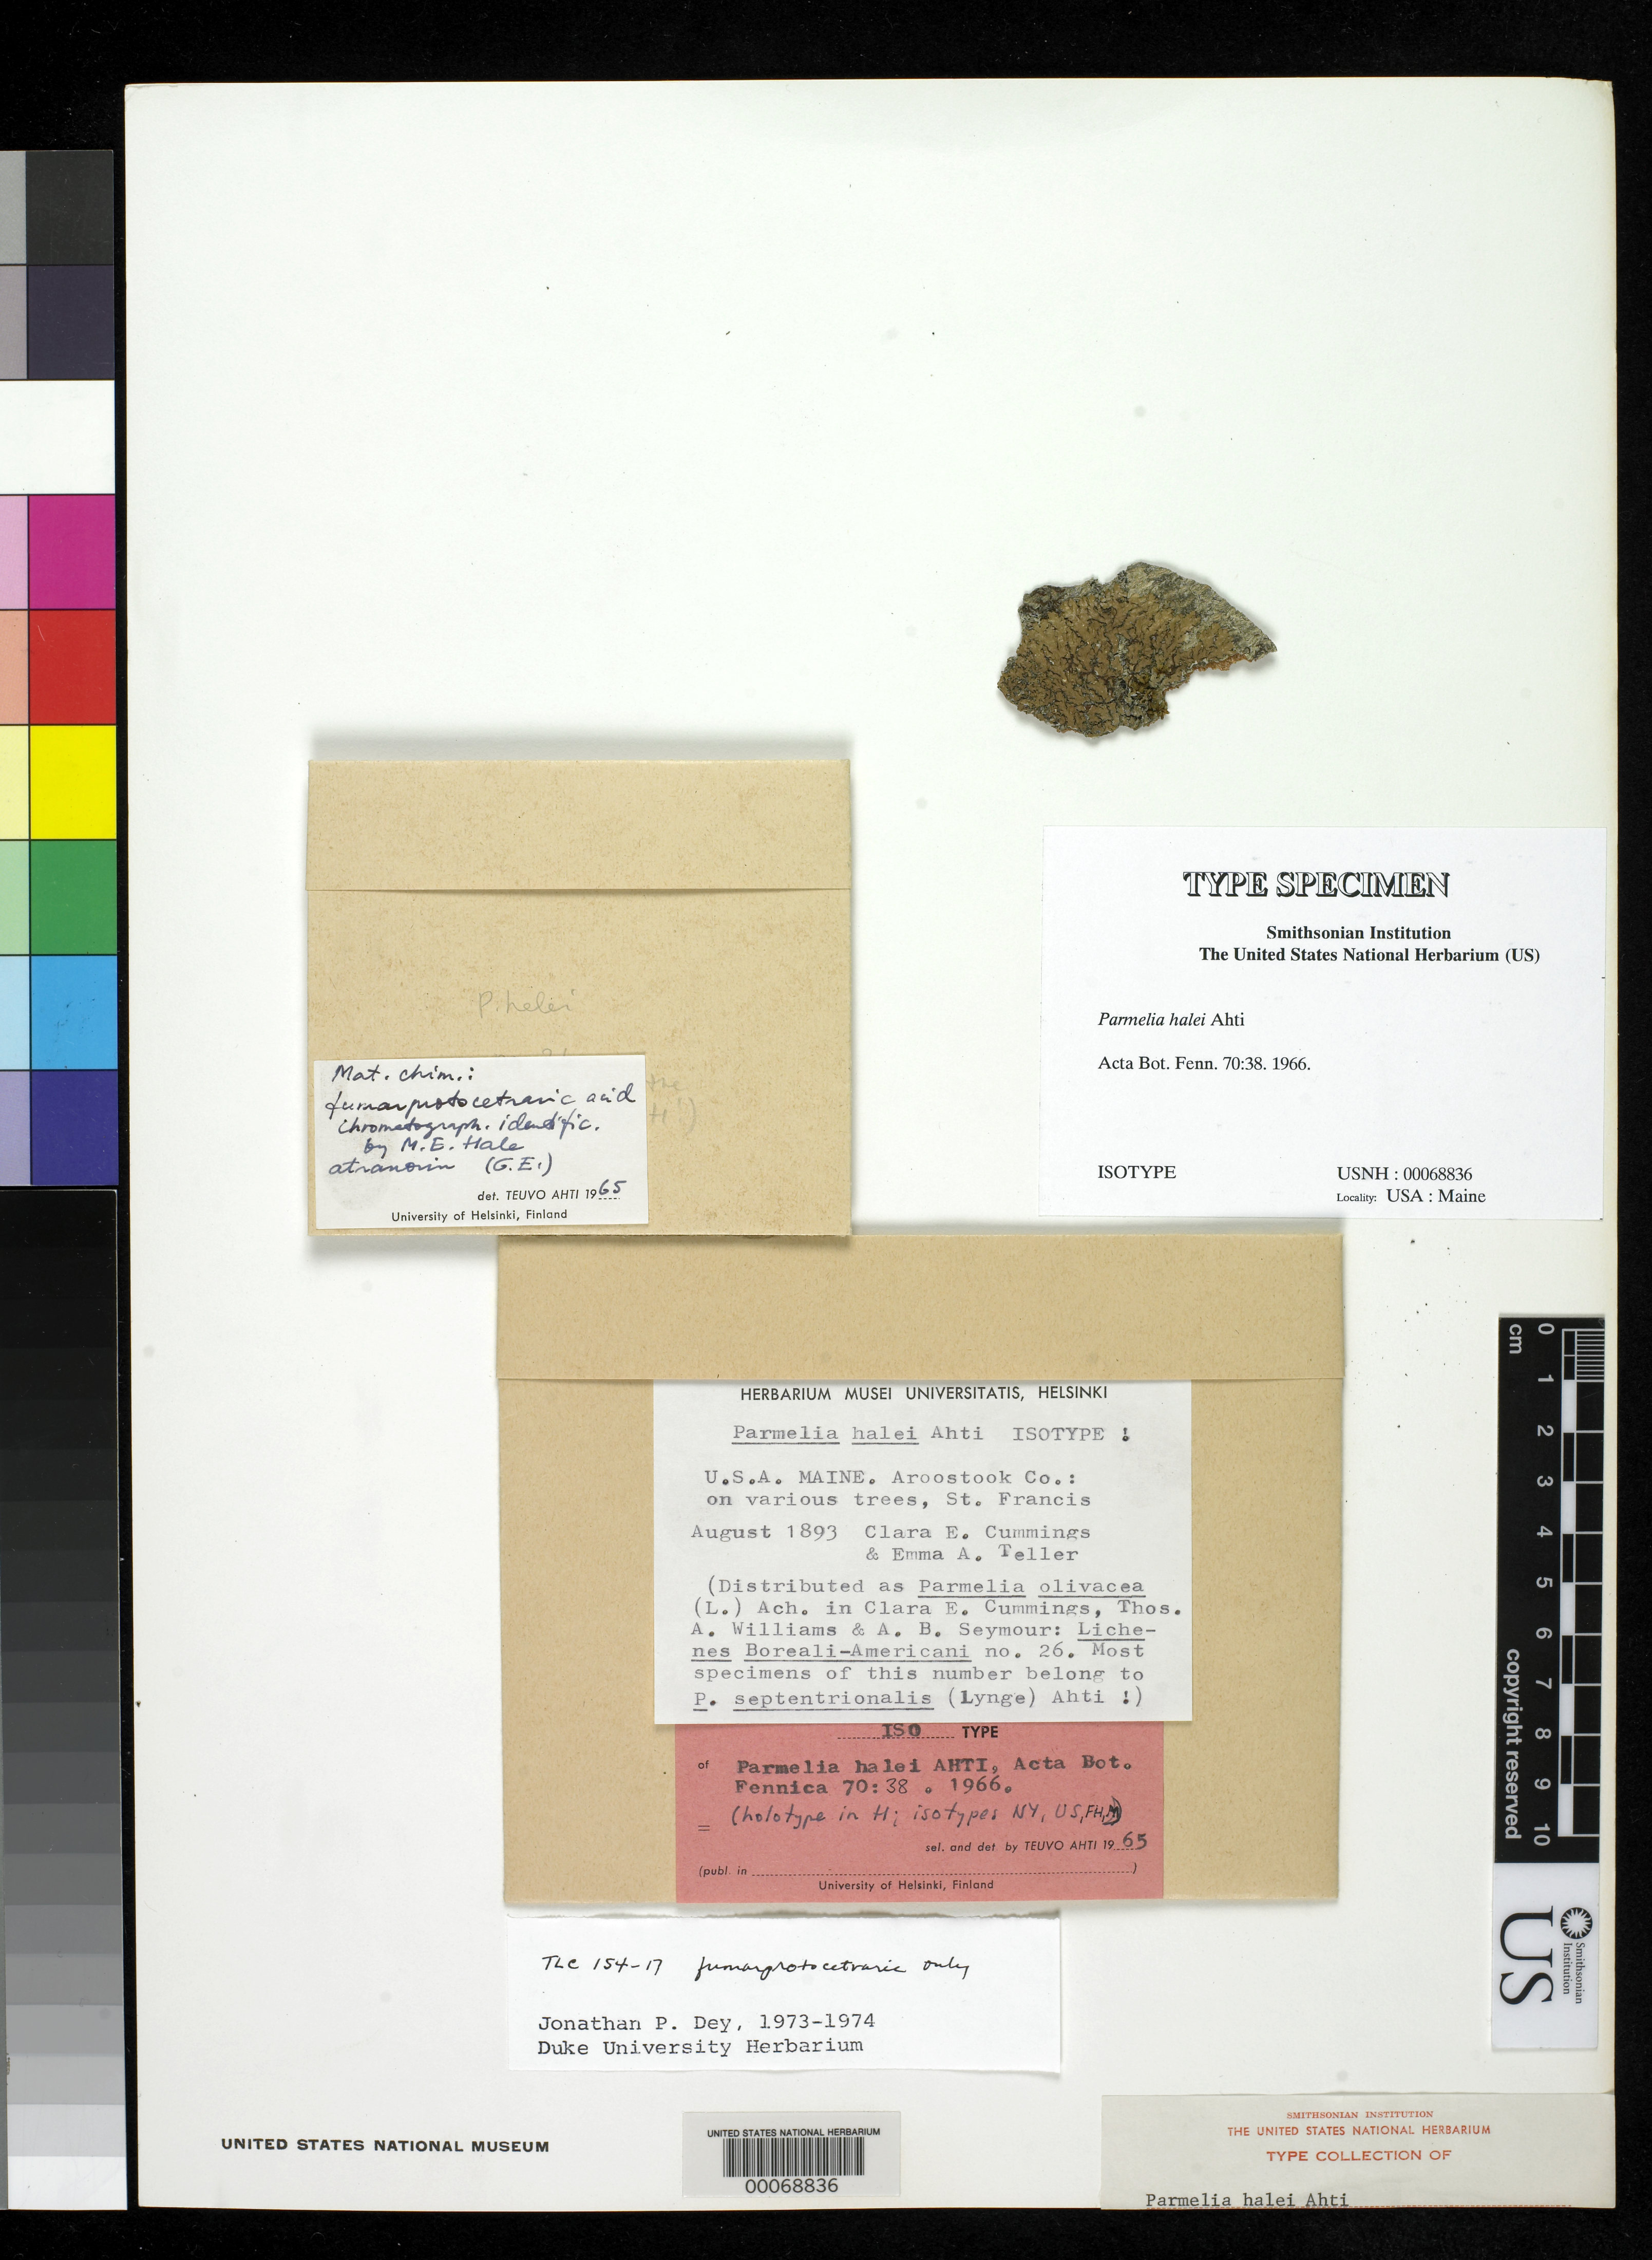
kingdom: Fungi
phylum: Ascomycota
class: Lecanoromycetes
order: Lecanorales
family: Parmeliaceae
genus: Parmelia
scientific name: Parmelia halei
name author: Ahti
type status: Isotype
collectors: C. Cummings & E. Teller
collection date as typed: Aug 1893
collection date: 1893-08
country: United States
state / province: Maine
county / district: Aroostook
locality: St. Francis.